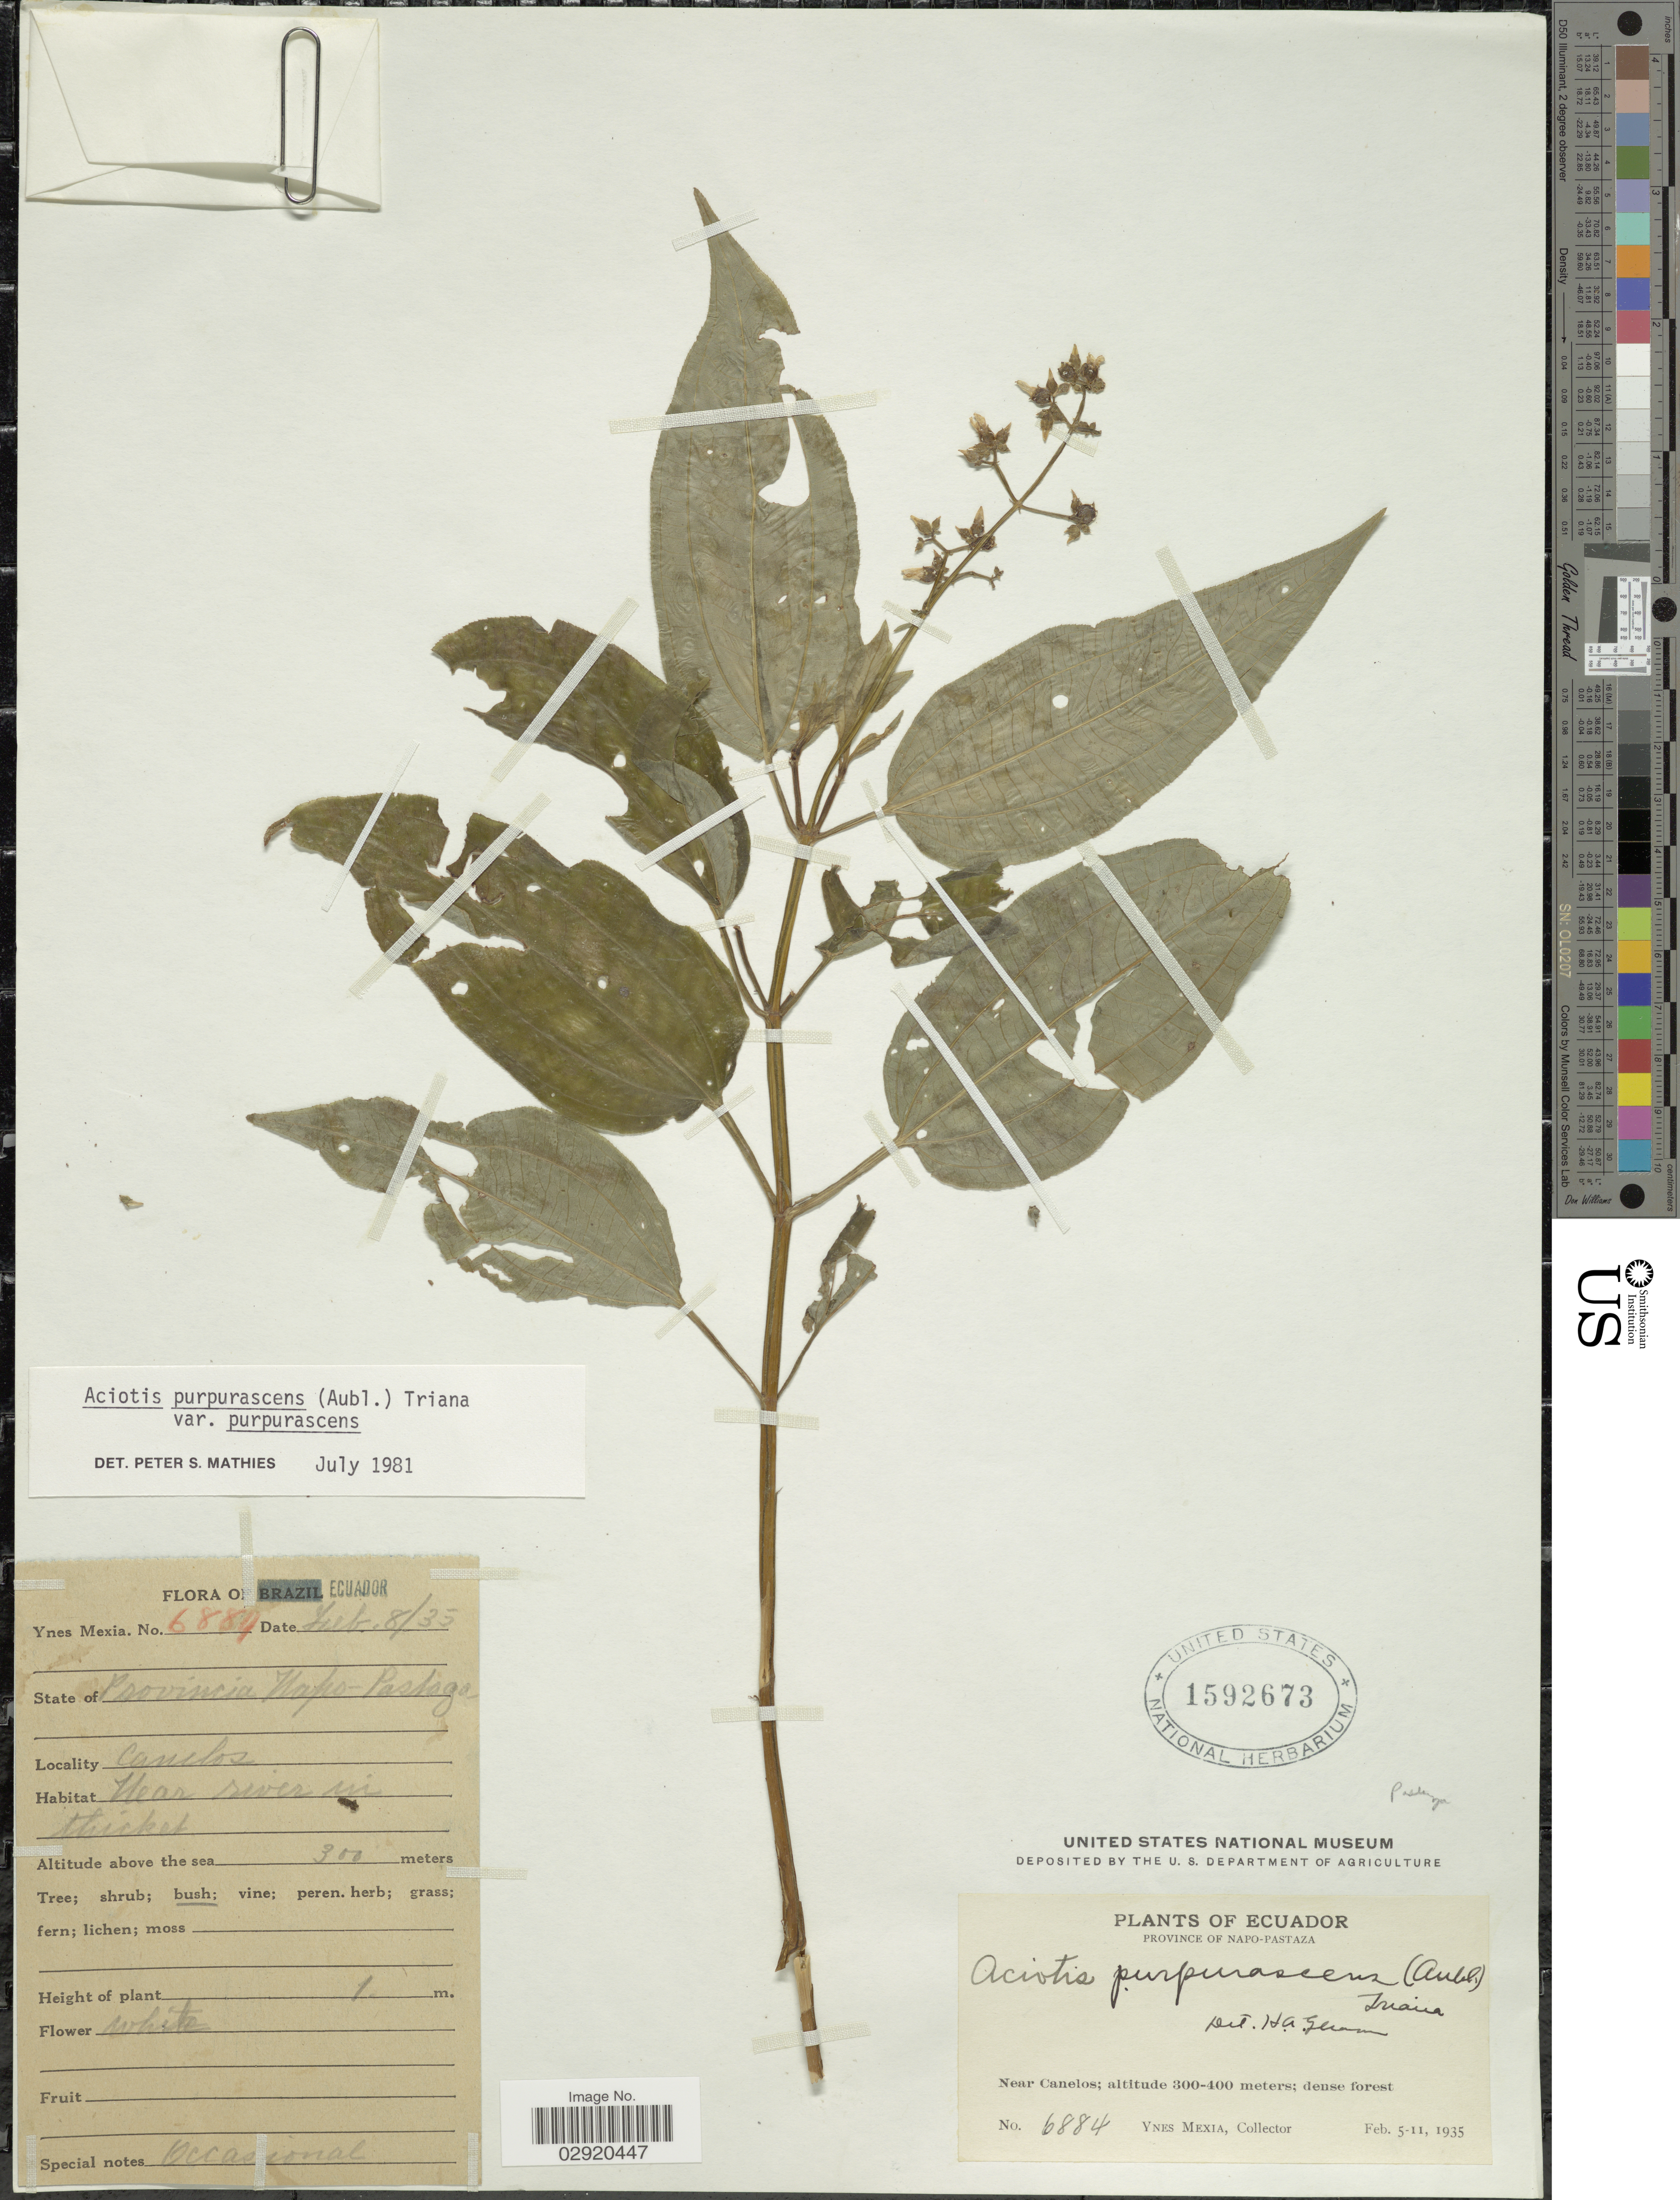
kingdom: Plantae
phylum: Tracheophyta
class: Magnoliopsida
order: Myrtales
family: Melastomataceae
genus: Aciotis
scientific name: Aciotis purpurascens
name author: (Aubl.) Triana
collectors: Y. Mexia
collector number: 6884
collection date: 1935-02-08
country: Ecuador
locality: Province of Napo-Pastaza. Near Canelos.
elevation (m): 300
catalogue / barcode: US 1592673